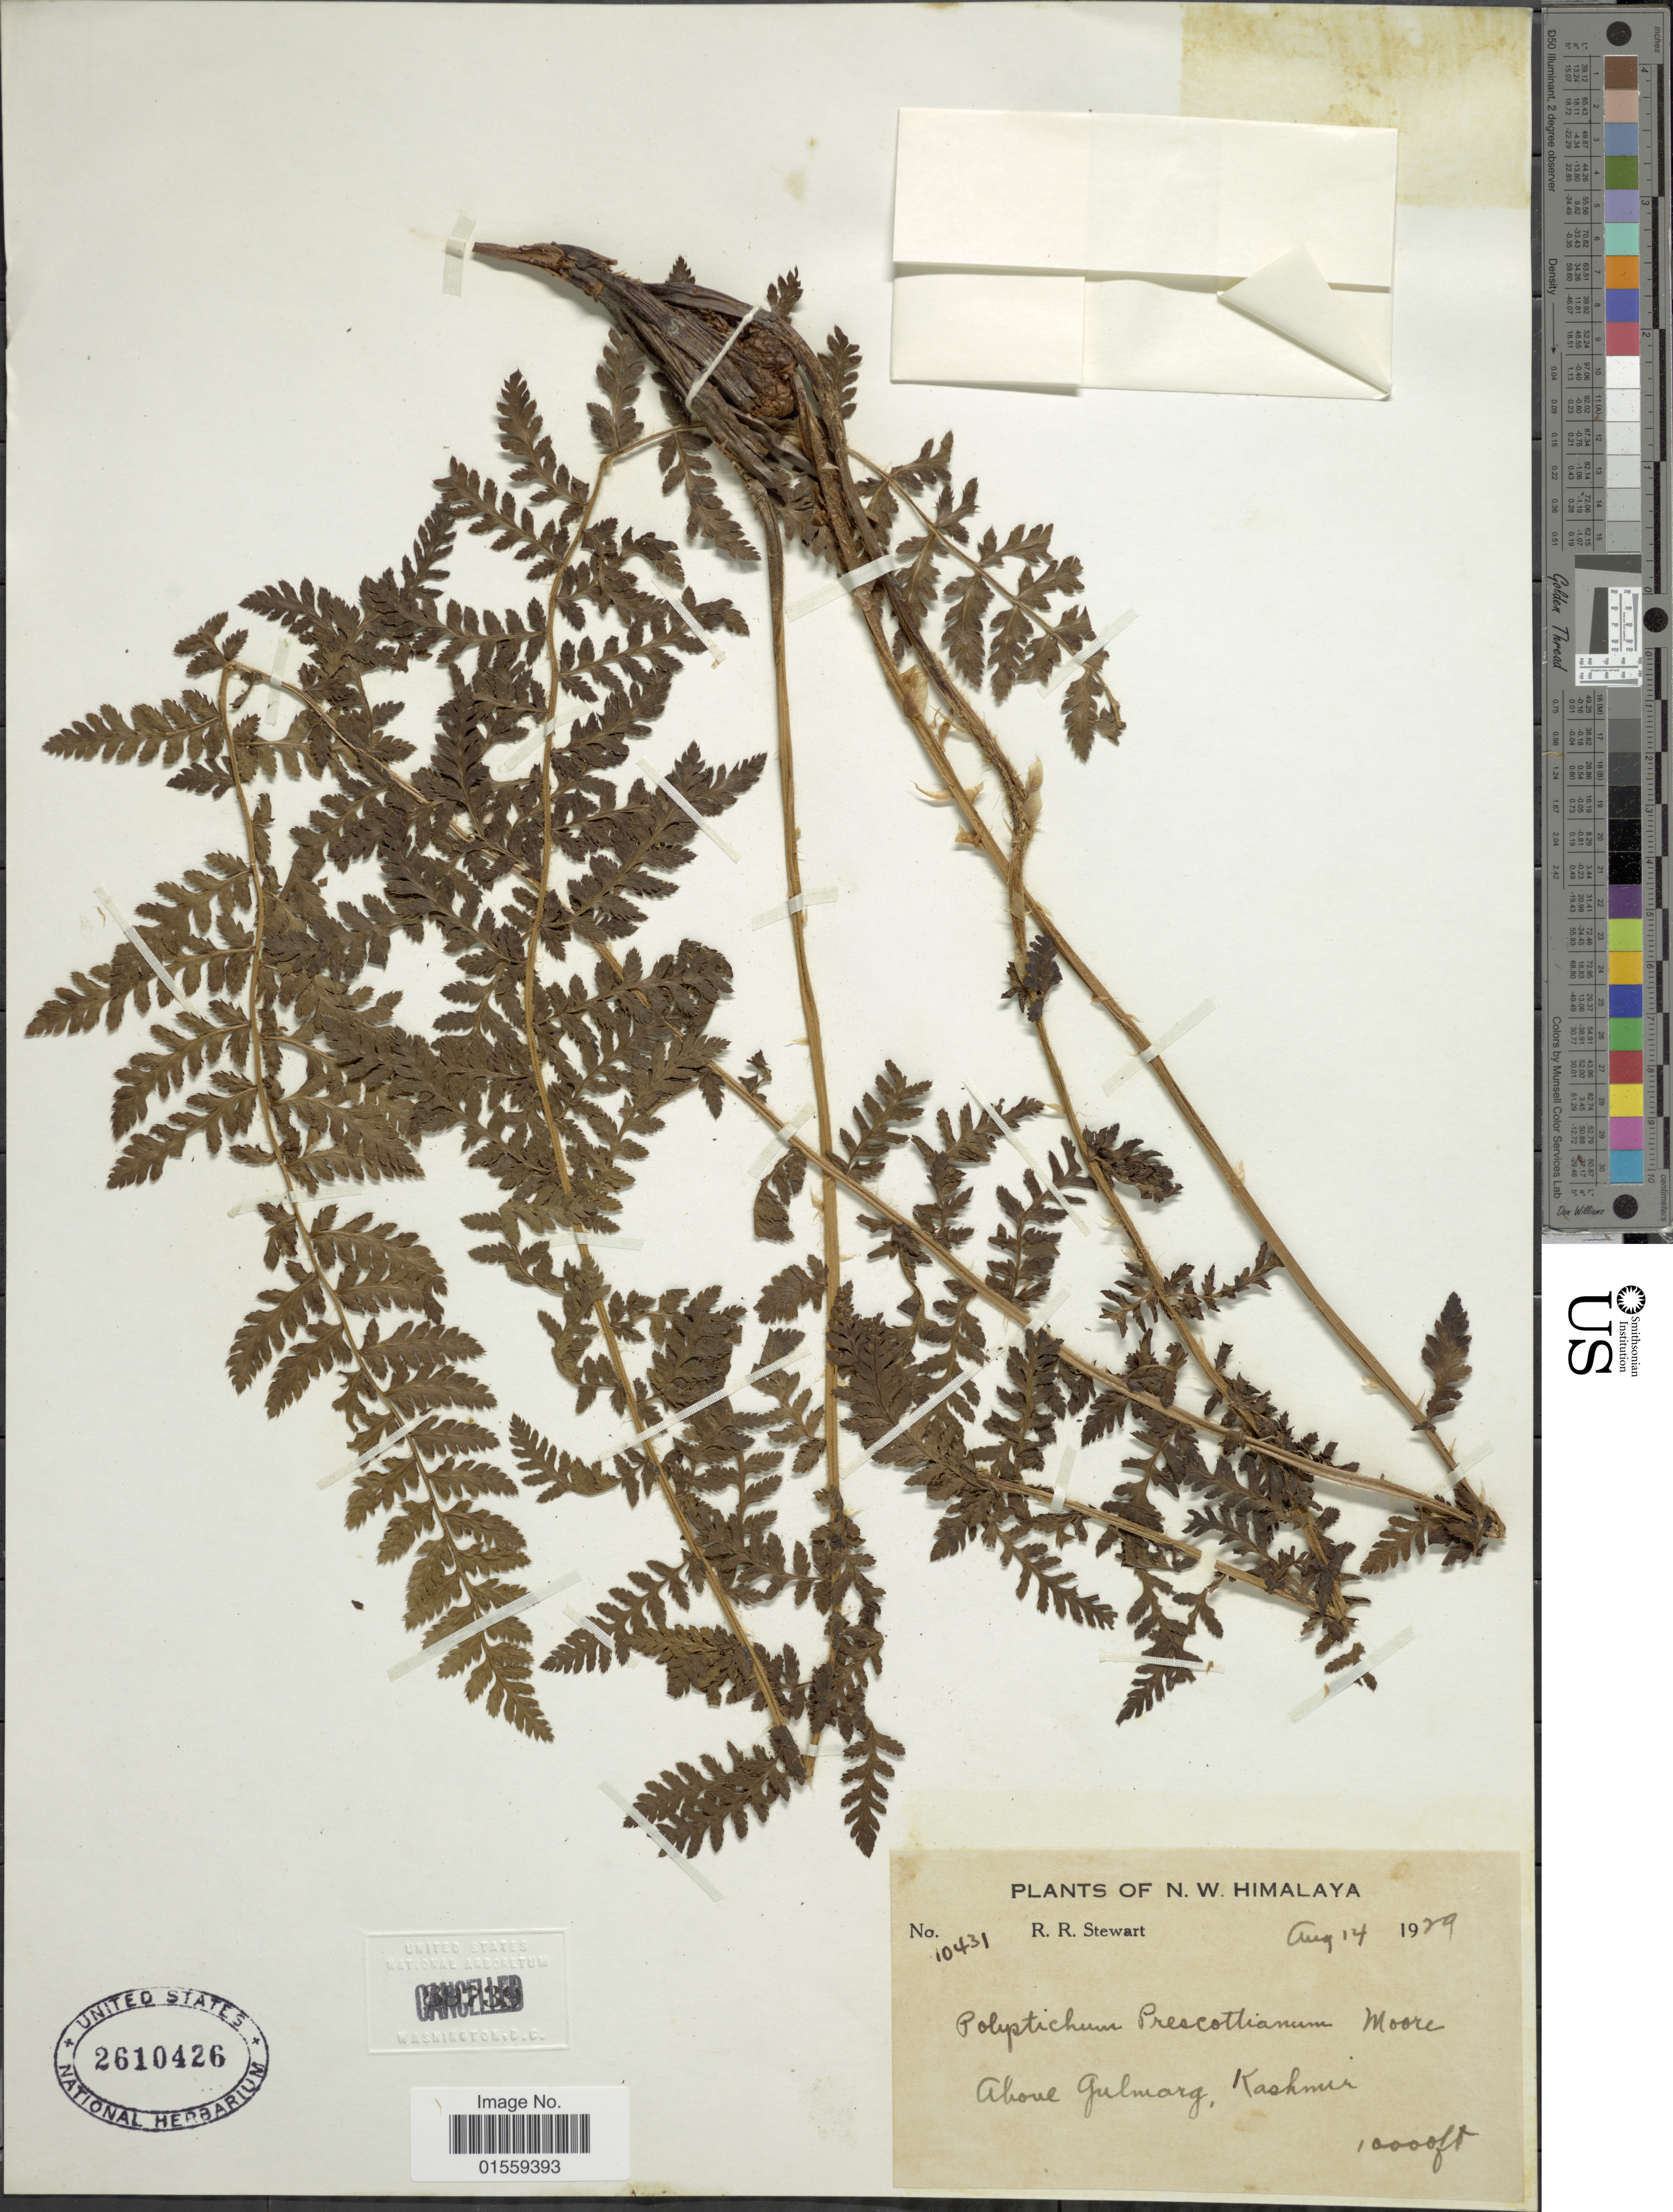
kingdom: Plantae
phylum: Tracheophyta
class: Polypodiopsida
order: Polypodiales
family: Dryopteridaceae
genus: Polystichum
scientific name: Polystichum prescottianum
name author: (Wall. ex Mett.) T. Moore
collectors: R. R. Stewart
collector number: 10431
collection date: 1929-08-14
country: India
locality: N. W. Himalaya, Above Gulmarg, Kashmir.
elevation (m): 3048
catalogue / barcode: US 2610426